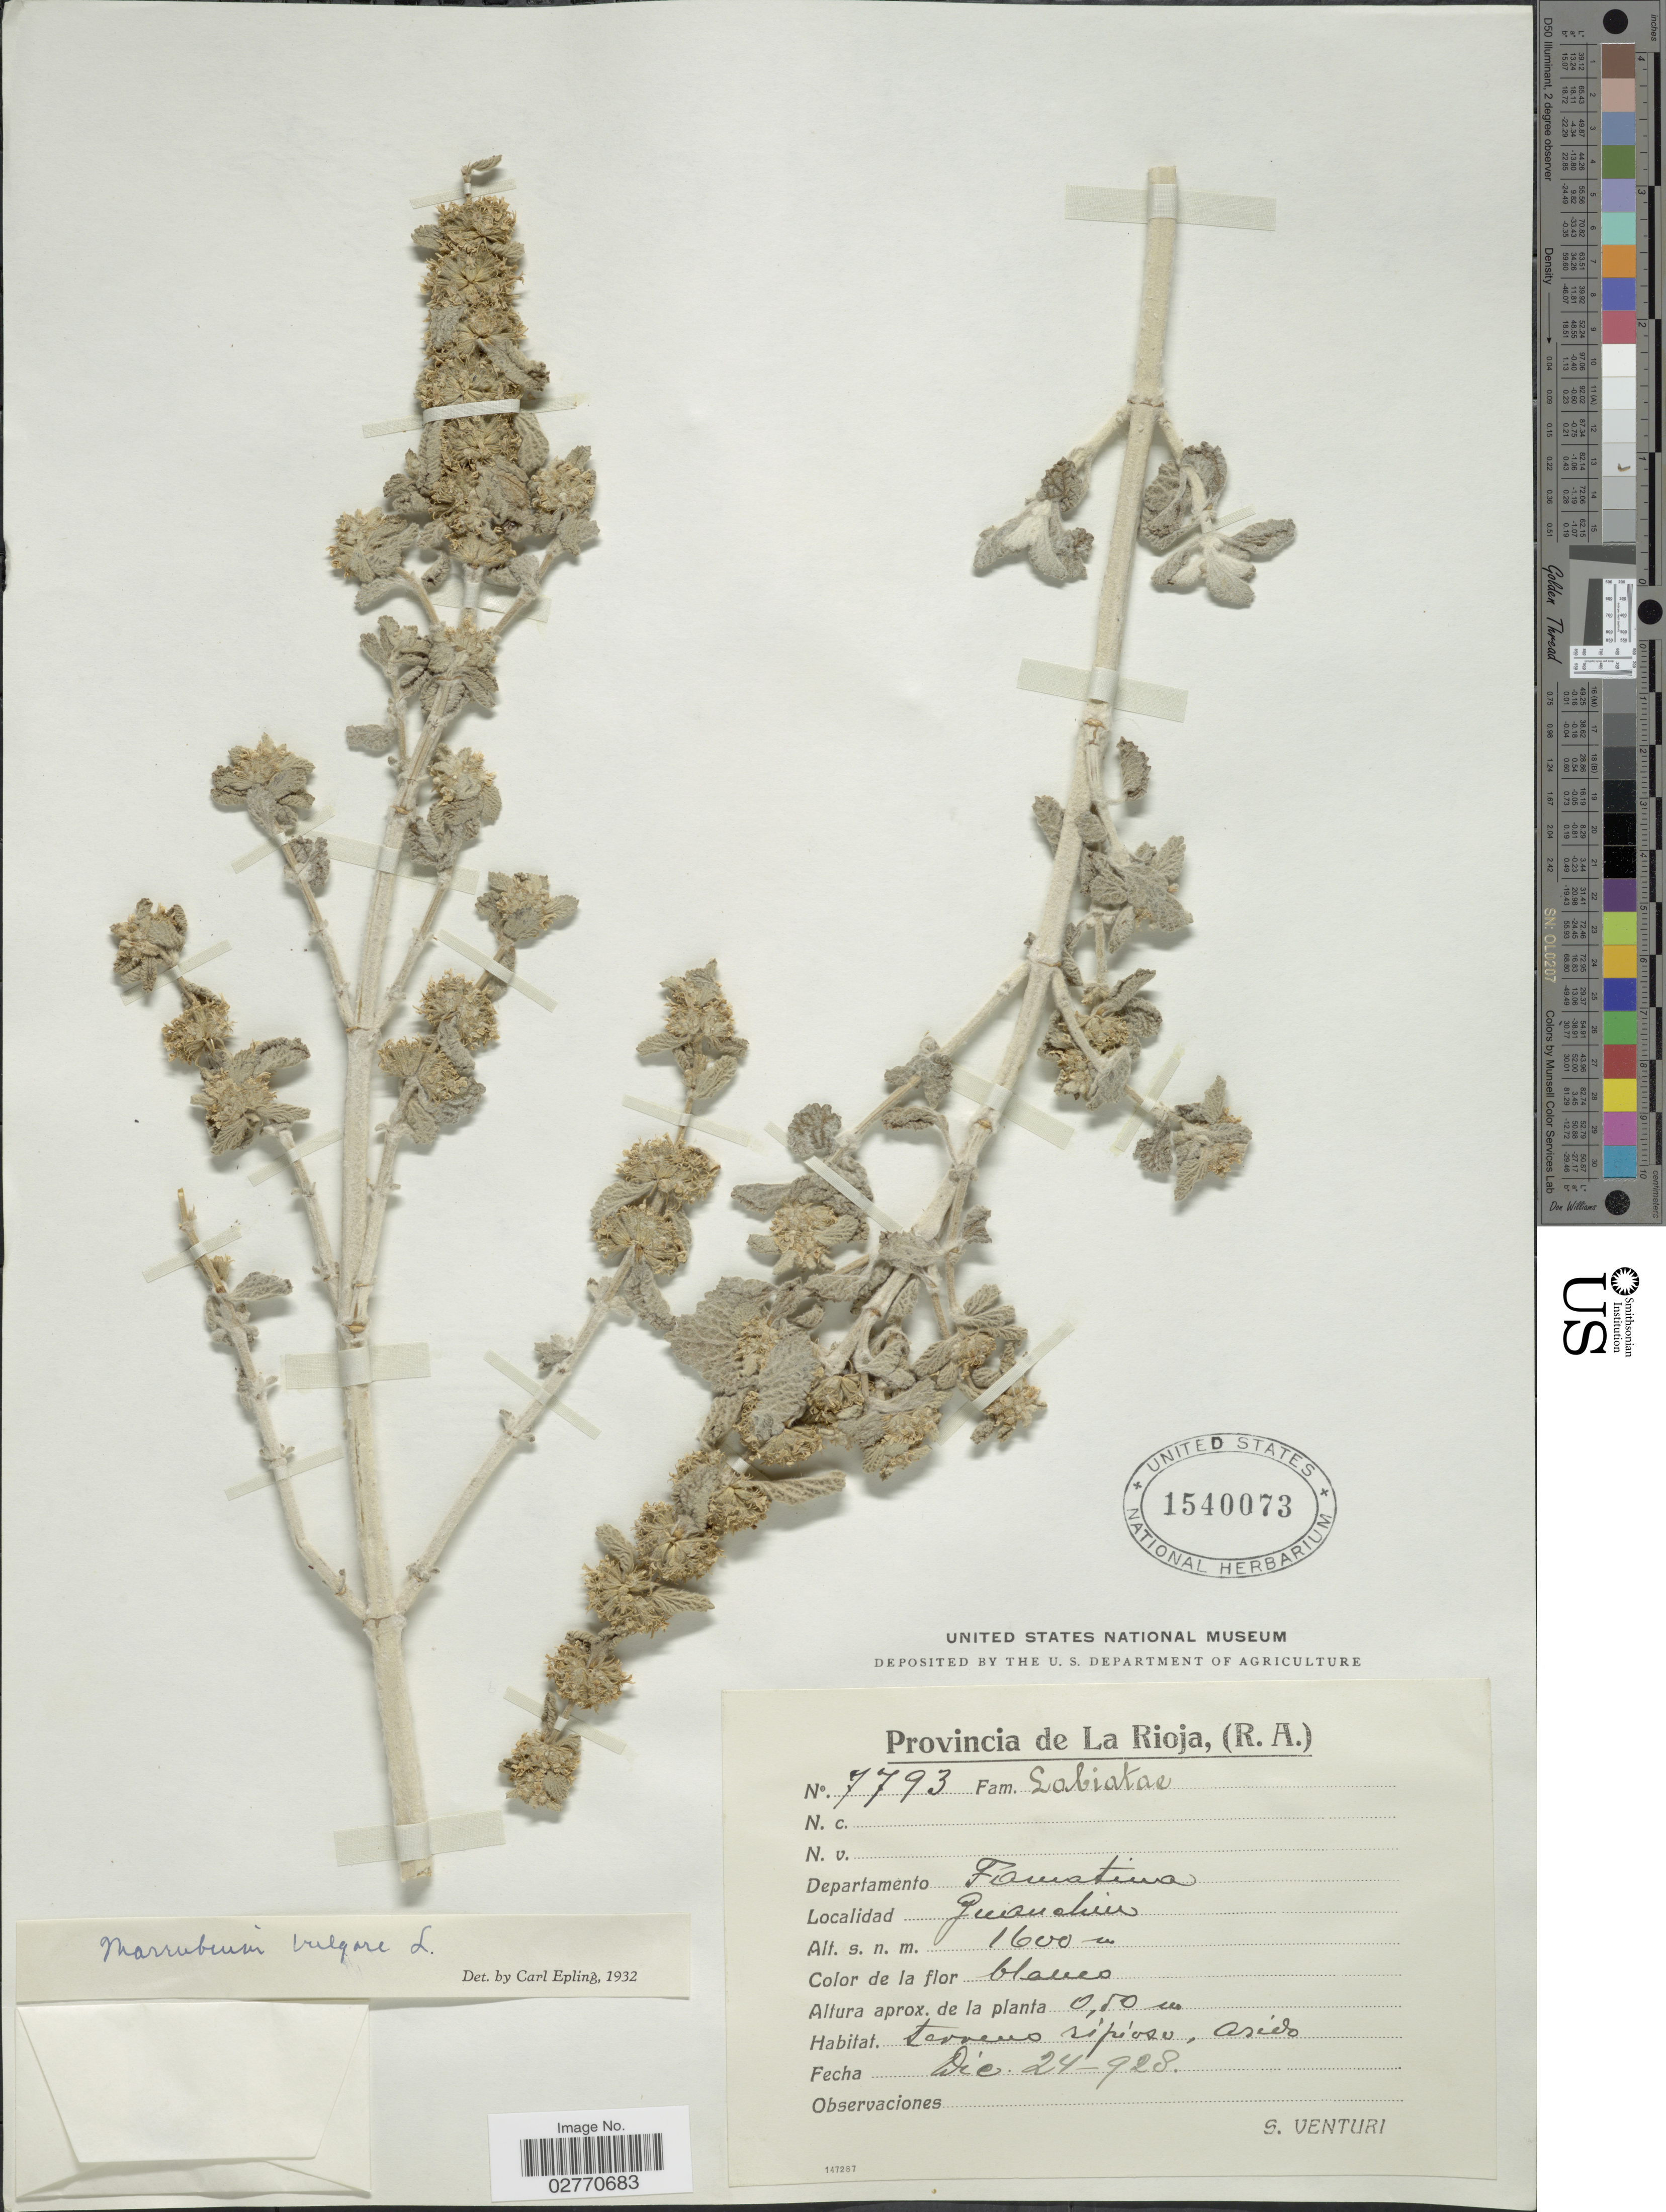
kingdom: Plantae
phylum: Tracheophyta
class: Magnoliopsida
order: Lamiales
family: Lamiaceae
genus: Marrubium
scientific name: Marrubium vulgare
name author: L.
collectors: S. Venturi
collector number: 7793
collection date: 1928-12-24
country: Argentina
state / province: La Rioja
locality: Departamento Famatina, Guanchin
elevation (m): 1600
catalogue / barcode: US 1540073